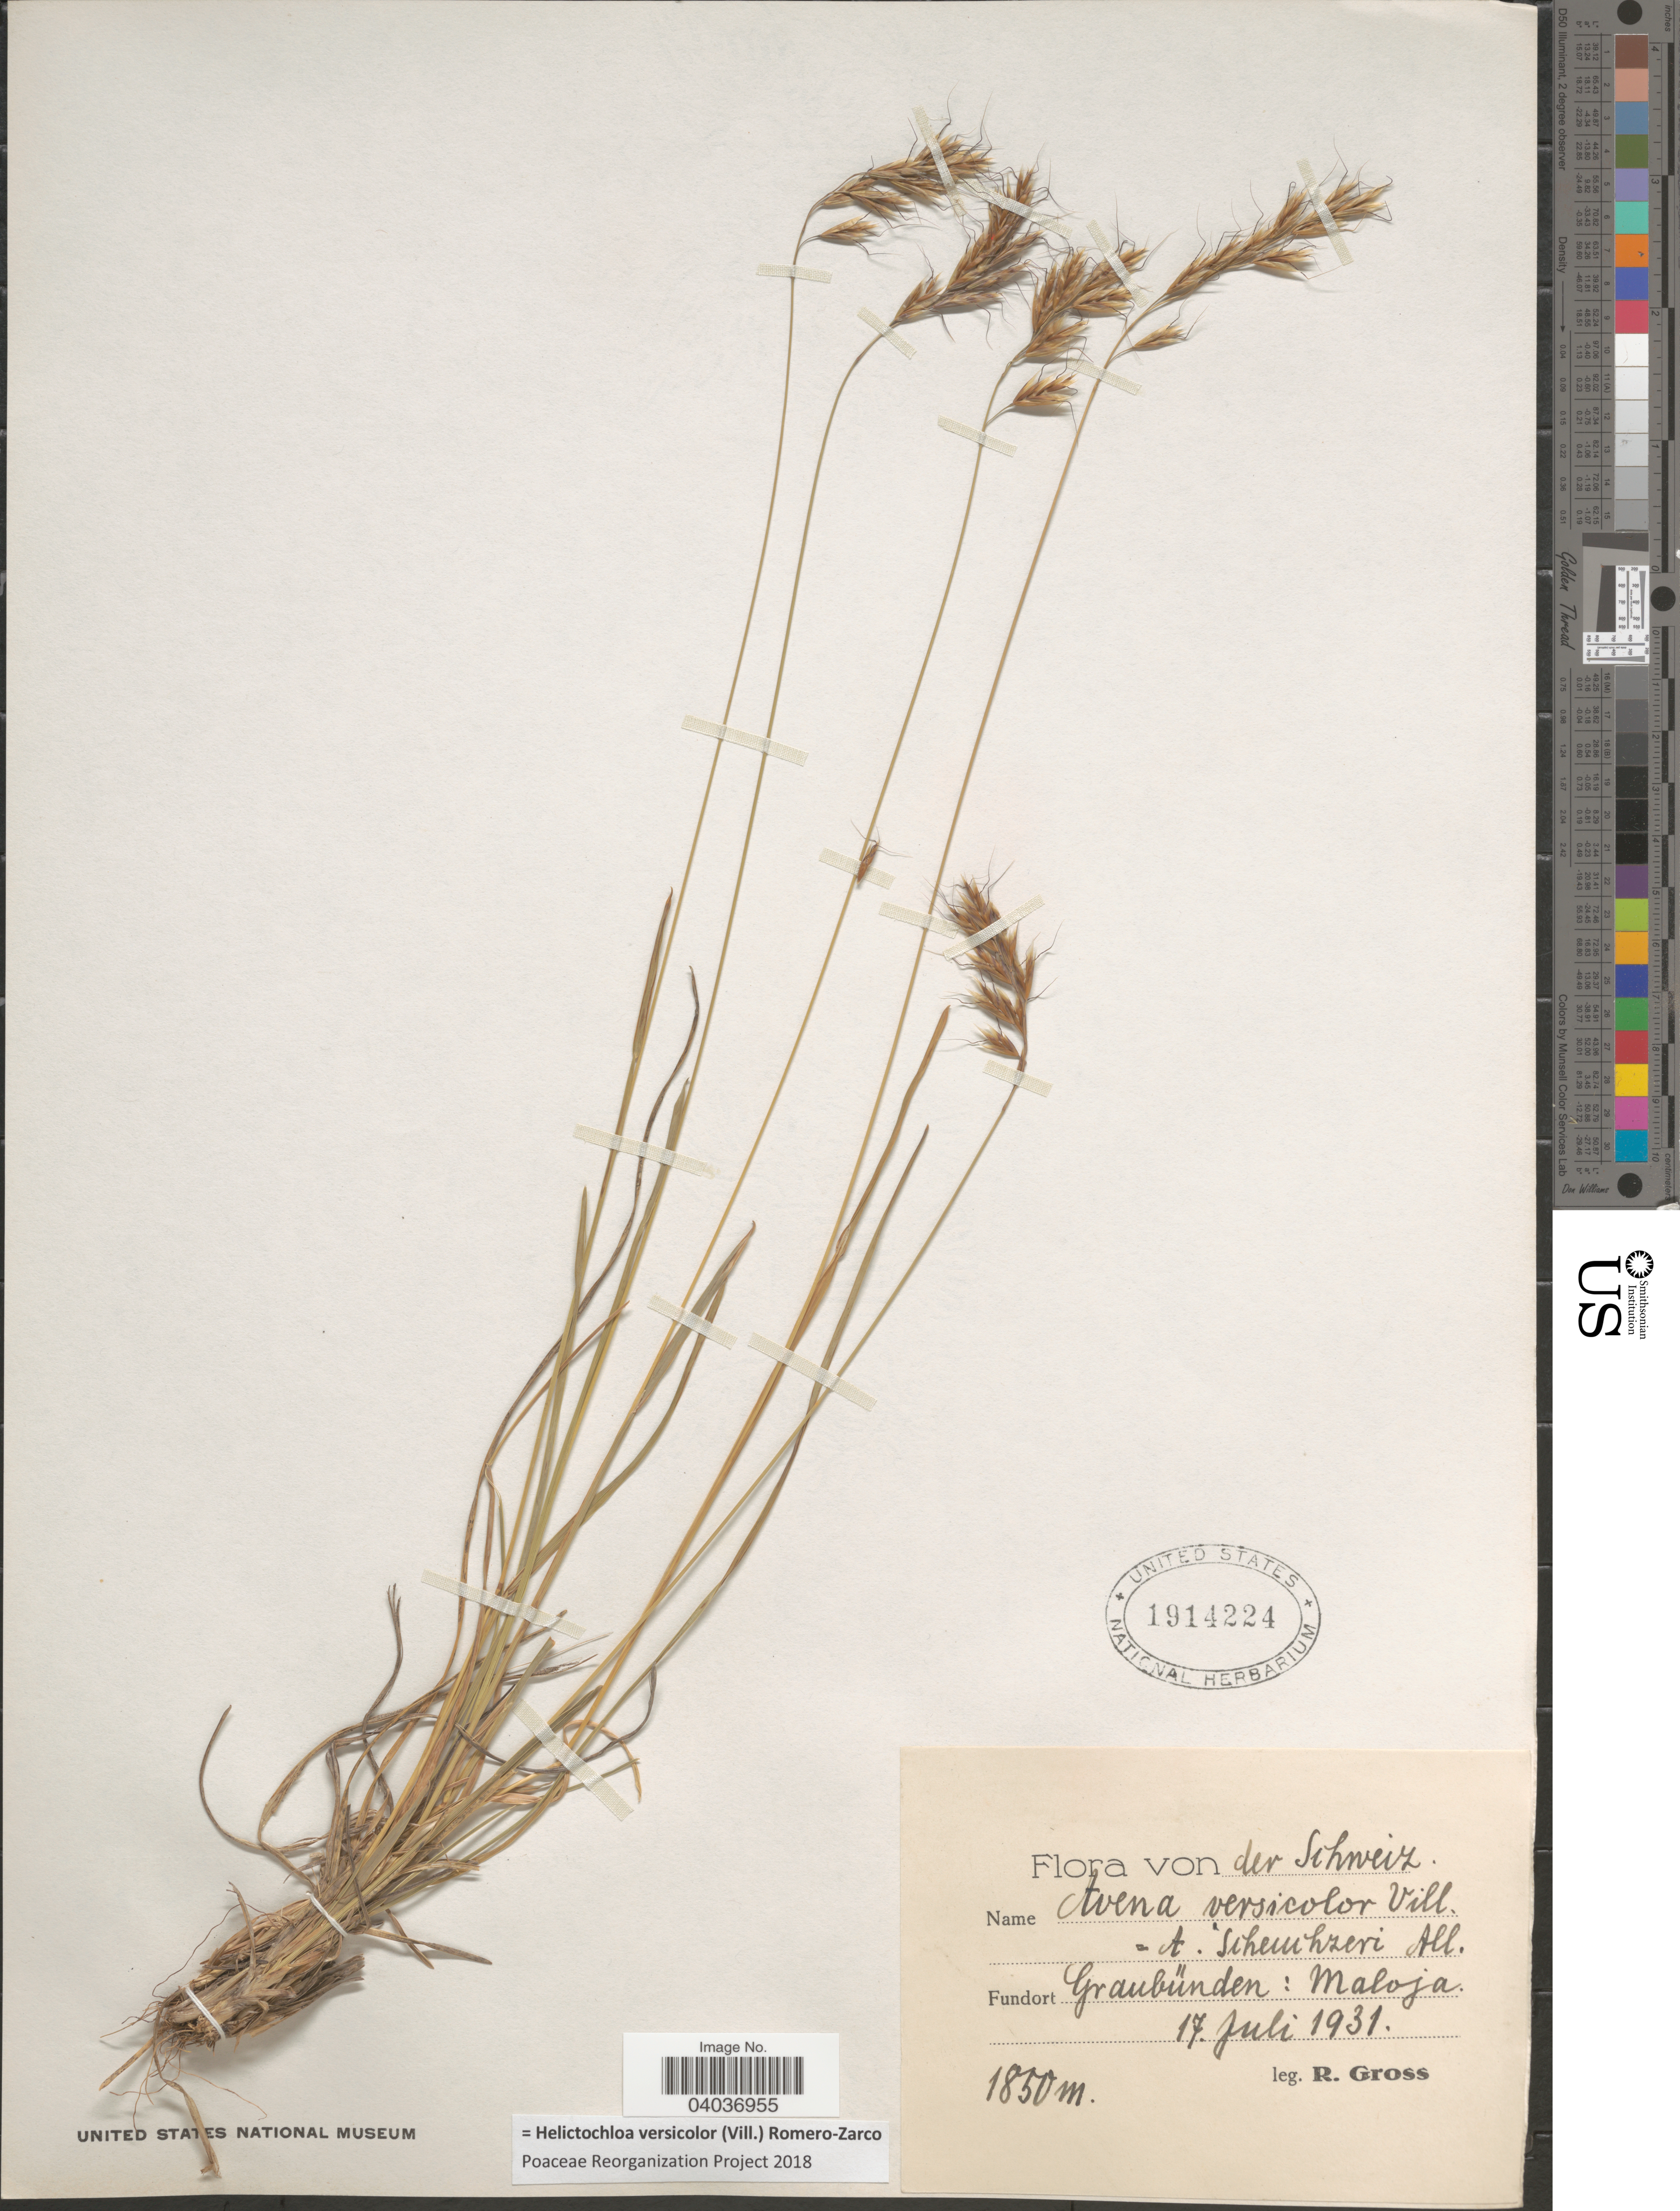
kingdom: Plantae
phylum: Tracheophyta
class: Liliopsida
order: Poales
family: Poaceae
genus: Helictochloa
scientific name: Helictochloa versicolor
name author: (Vill.) Romero Zarco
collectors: R. Gross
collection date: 1931-07-17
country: Switzerland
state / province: Graubunden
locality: Schweiz. Maloja.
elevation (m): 1850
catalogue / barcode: US 1914224